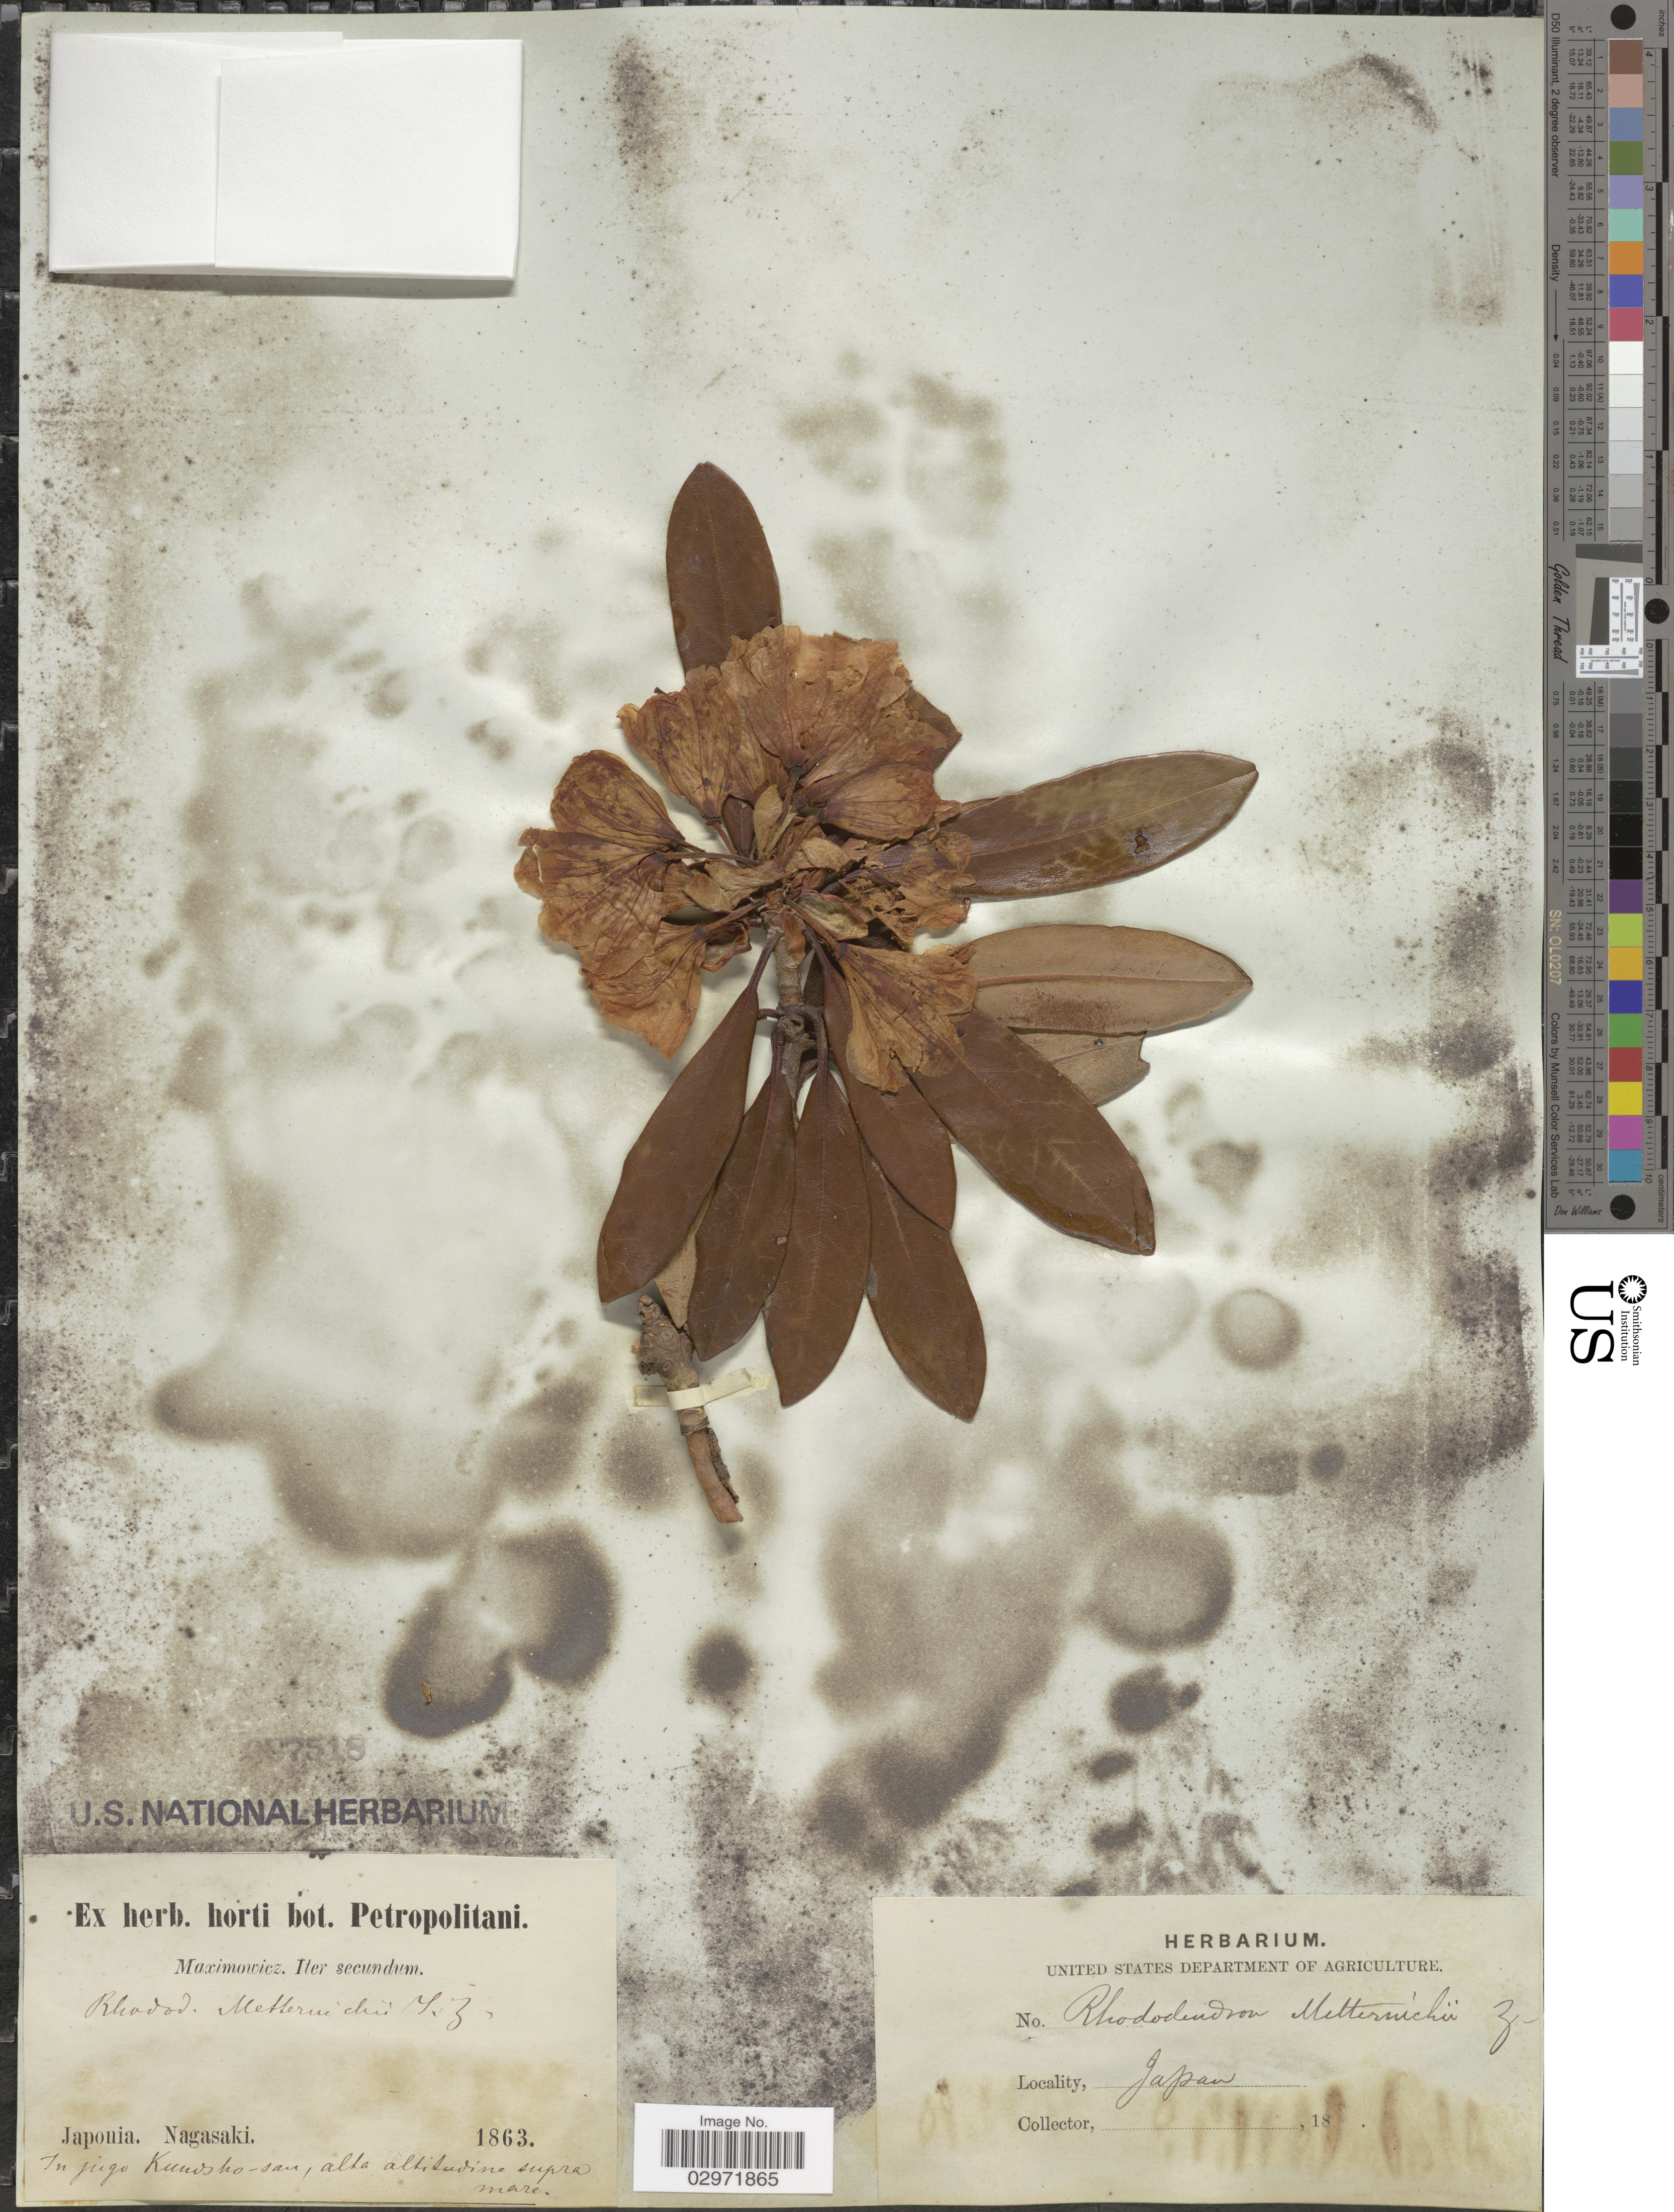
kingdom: Plantae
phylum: Tracheophyta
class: Magnoliopsida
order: Ericales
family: Ericaceae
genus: Rhododendron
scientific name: Rhododendron metternichii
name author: Siebold & Zucc.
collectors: Maximowicz, --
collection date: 1863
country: Japan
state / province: Nagasaki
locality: Japonia. Nagasaki. In jugo Kundsho-san.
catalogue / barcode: US 87518